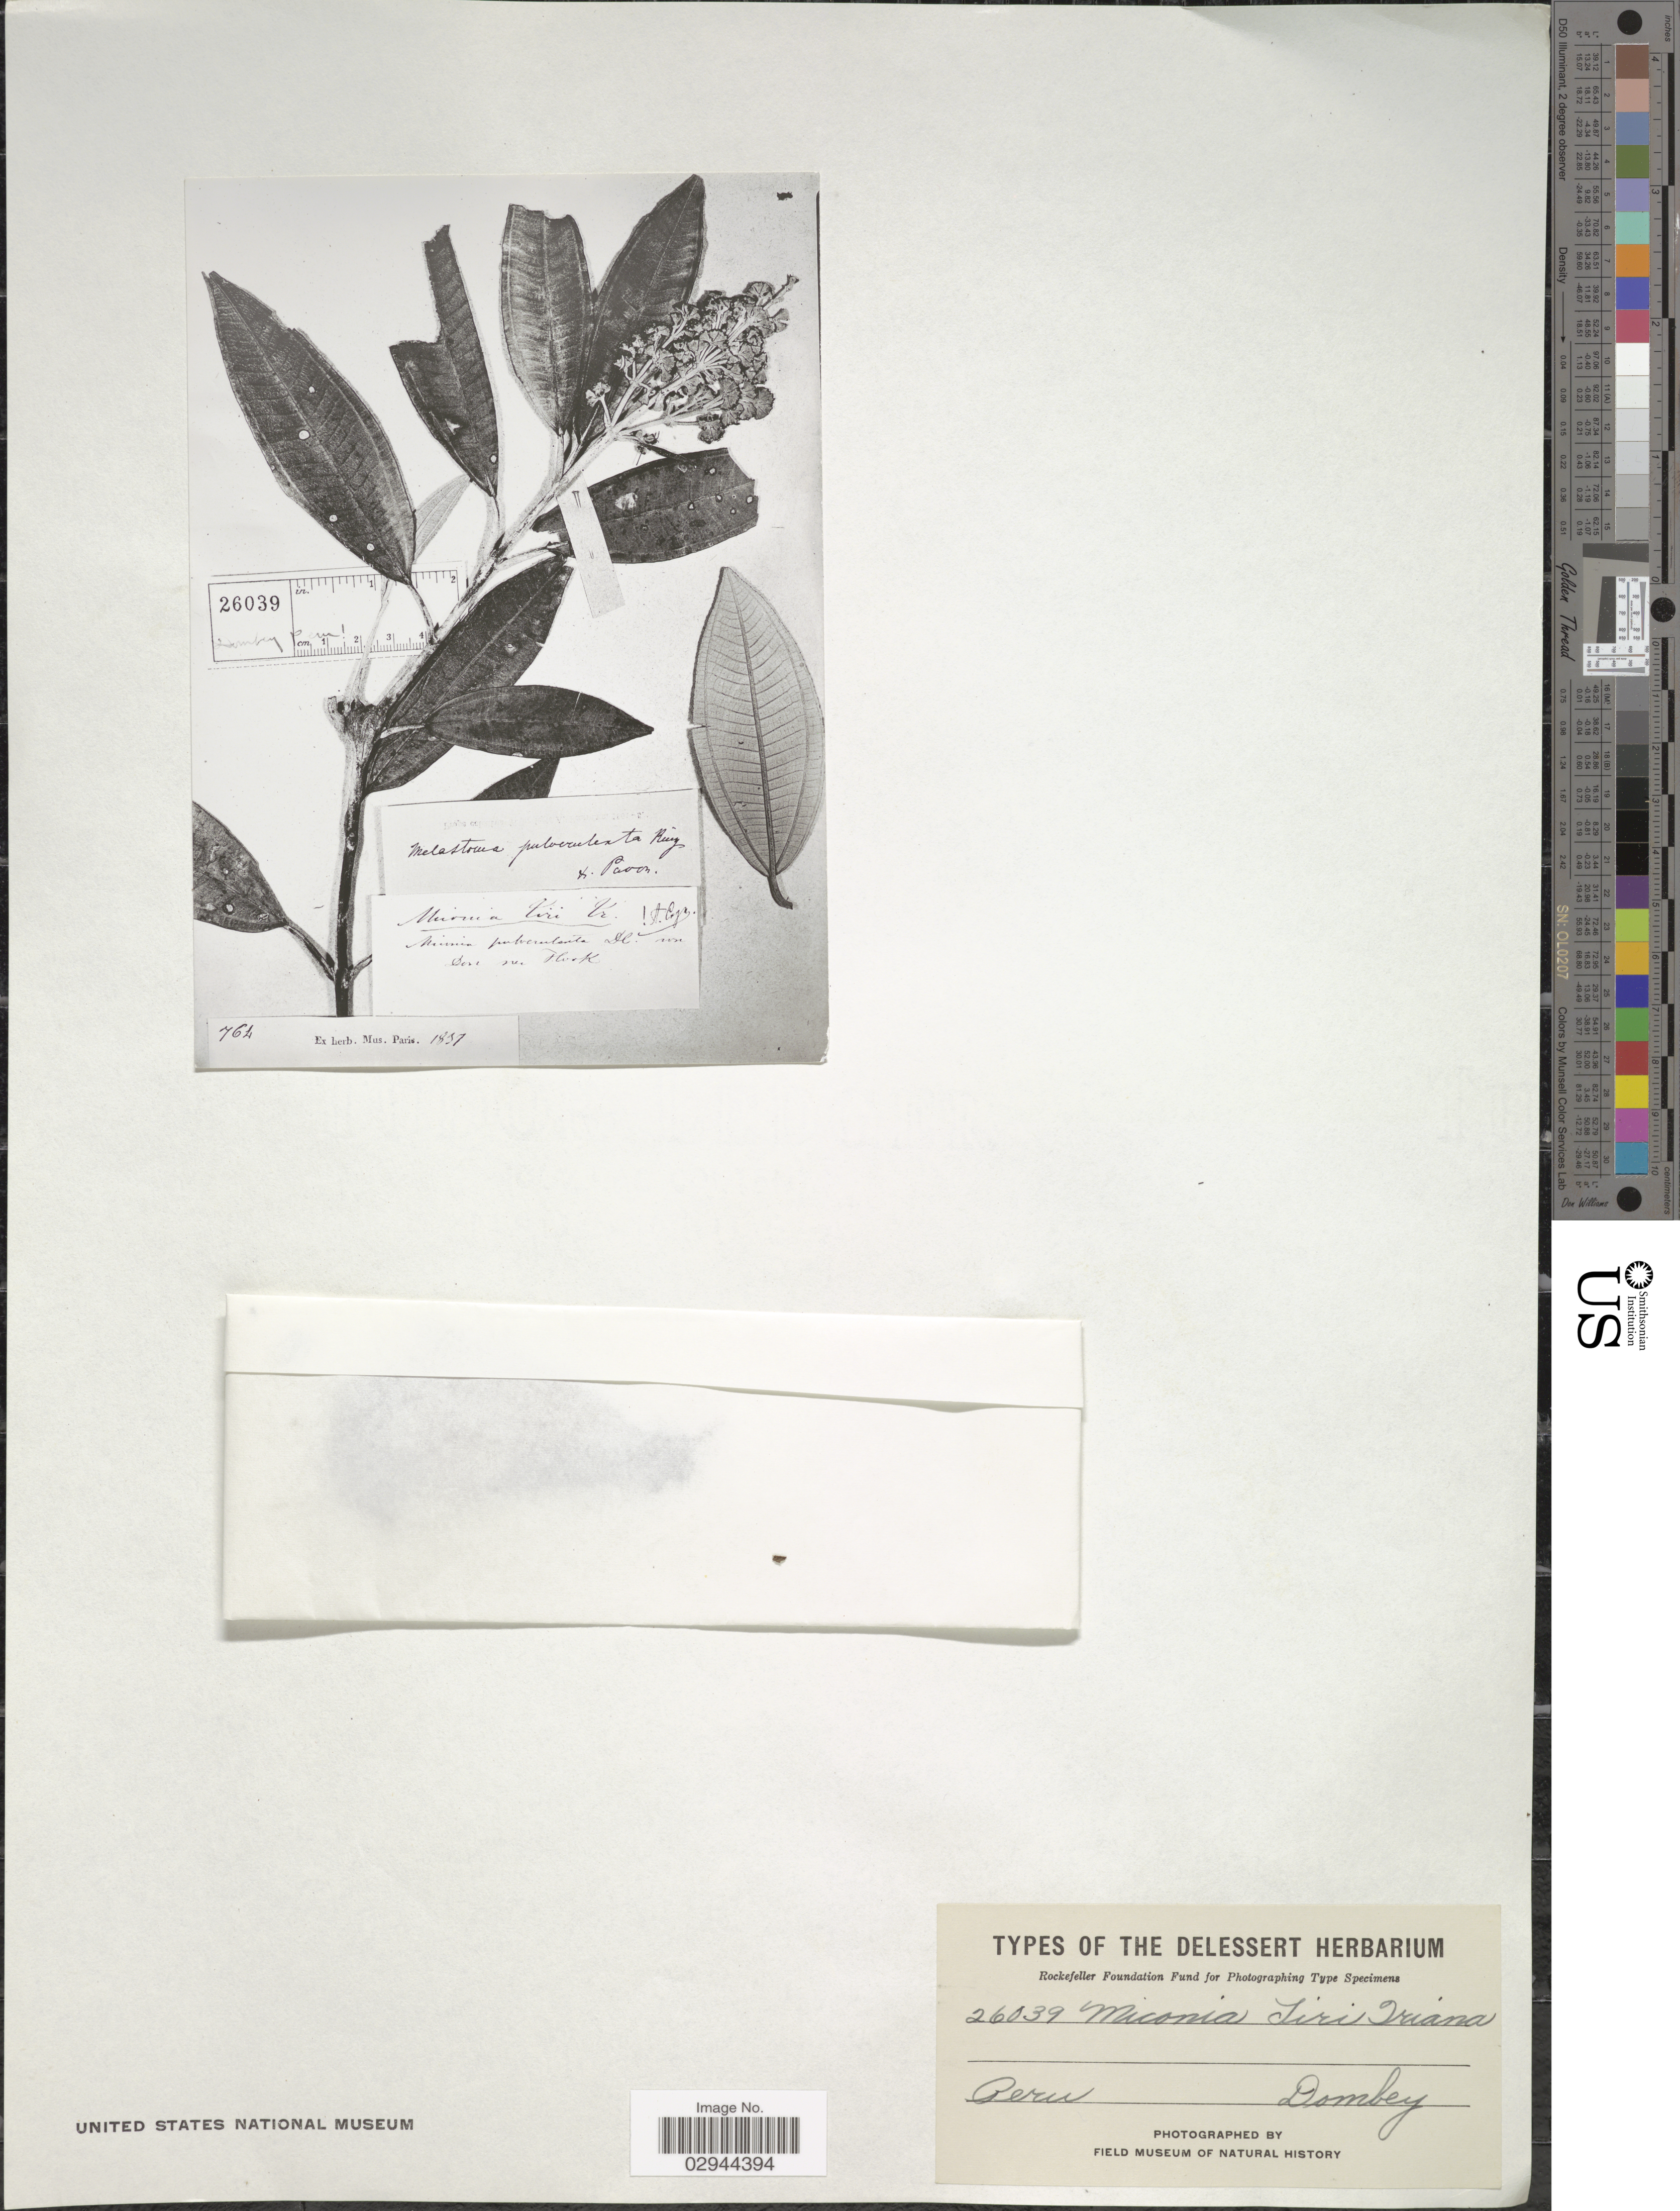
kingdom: Plantae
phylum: Tracheophyta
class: Magnoliopsida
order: Myrtales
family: Melastomataceae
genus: Miconia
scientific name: Miconia tiri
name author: Triana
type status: Type Collection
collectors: J. Dombey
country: Peru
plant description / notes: Photograph and fragmentary material of type specimen ex herb. Delessert (G-DEL)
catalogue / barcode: US 102987